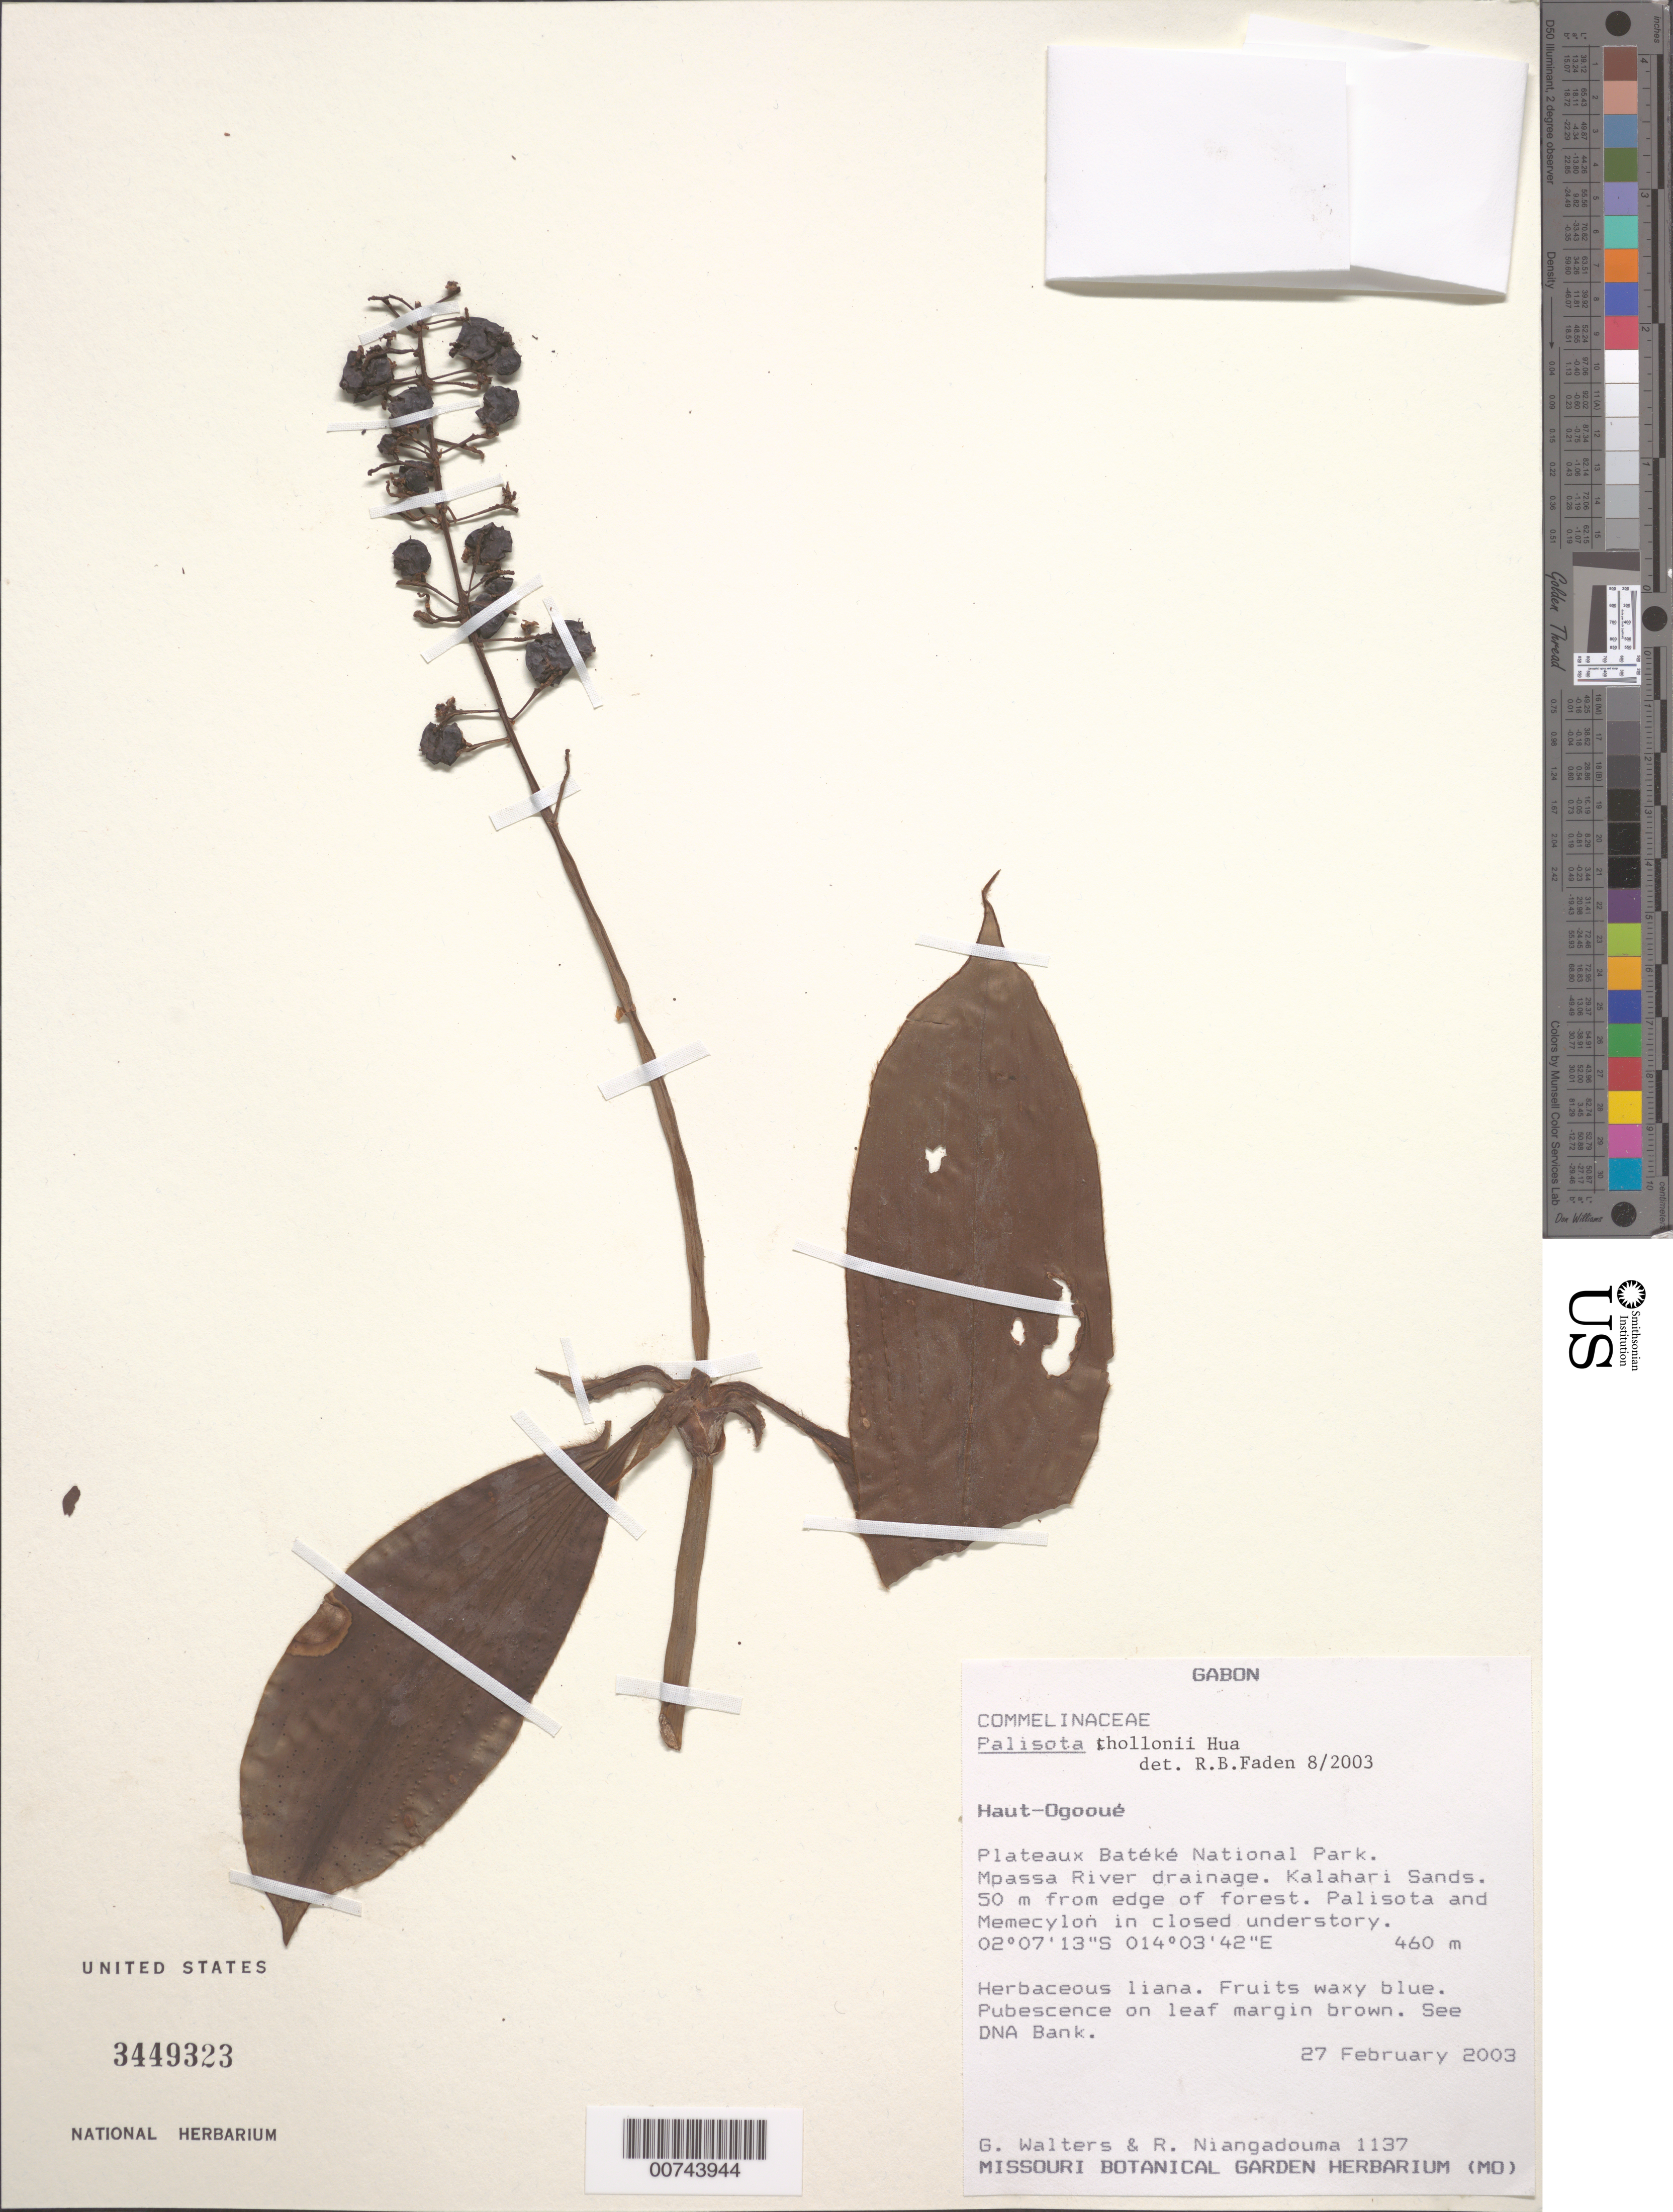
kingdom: Plantae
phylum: Tracheophyta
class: Liliopsida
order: Commelinales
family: Commelinaceae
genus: Palisota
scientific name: Palisota thollonii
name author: Hua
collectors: G. Walters & R. Niangadouma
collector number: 1137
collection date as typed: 27 Feb 2003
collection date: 2003-02-27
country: Gabon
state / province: Haut-Ogooue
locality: Plateaux Bateke National Park, Mpassa River drainage.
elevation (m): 460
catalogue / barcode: US 3449324